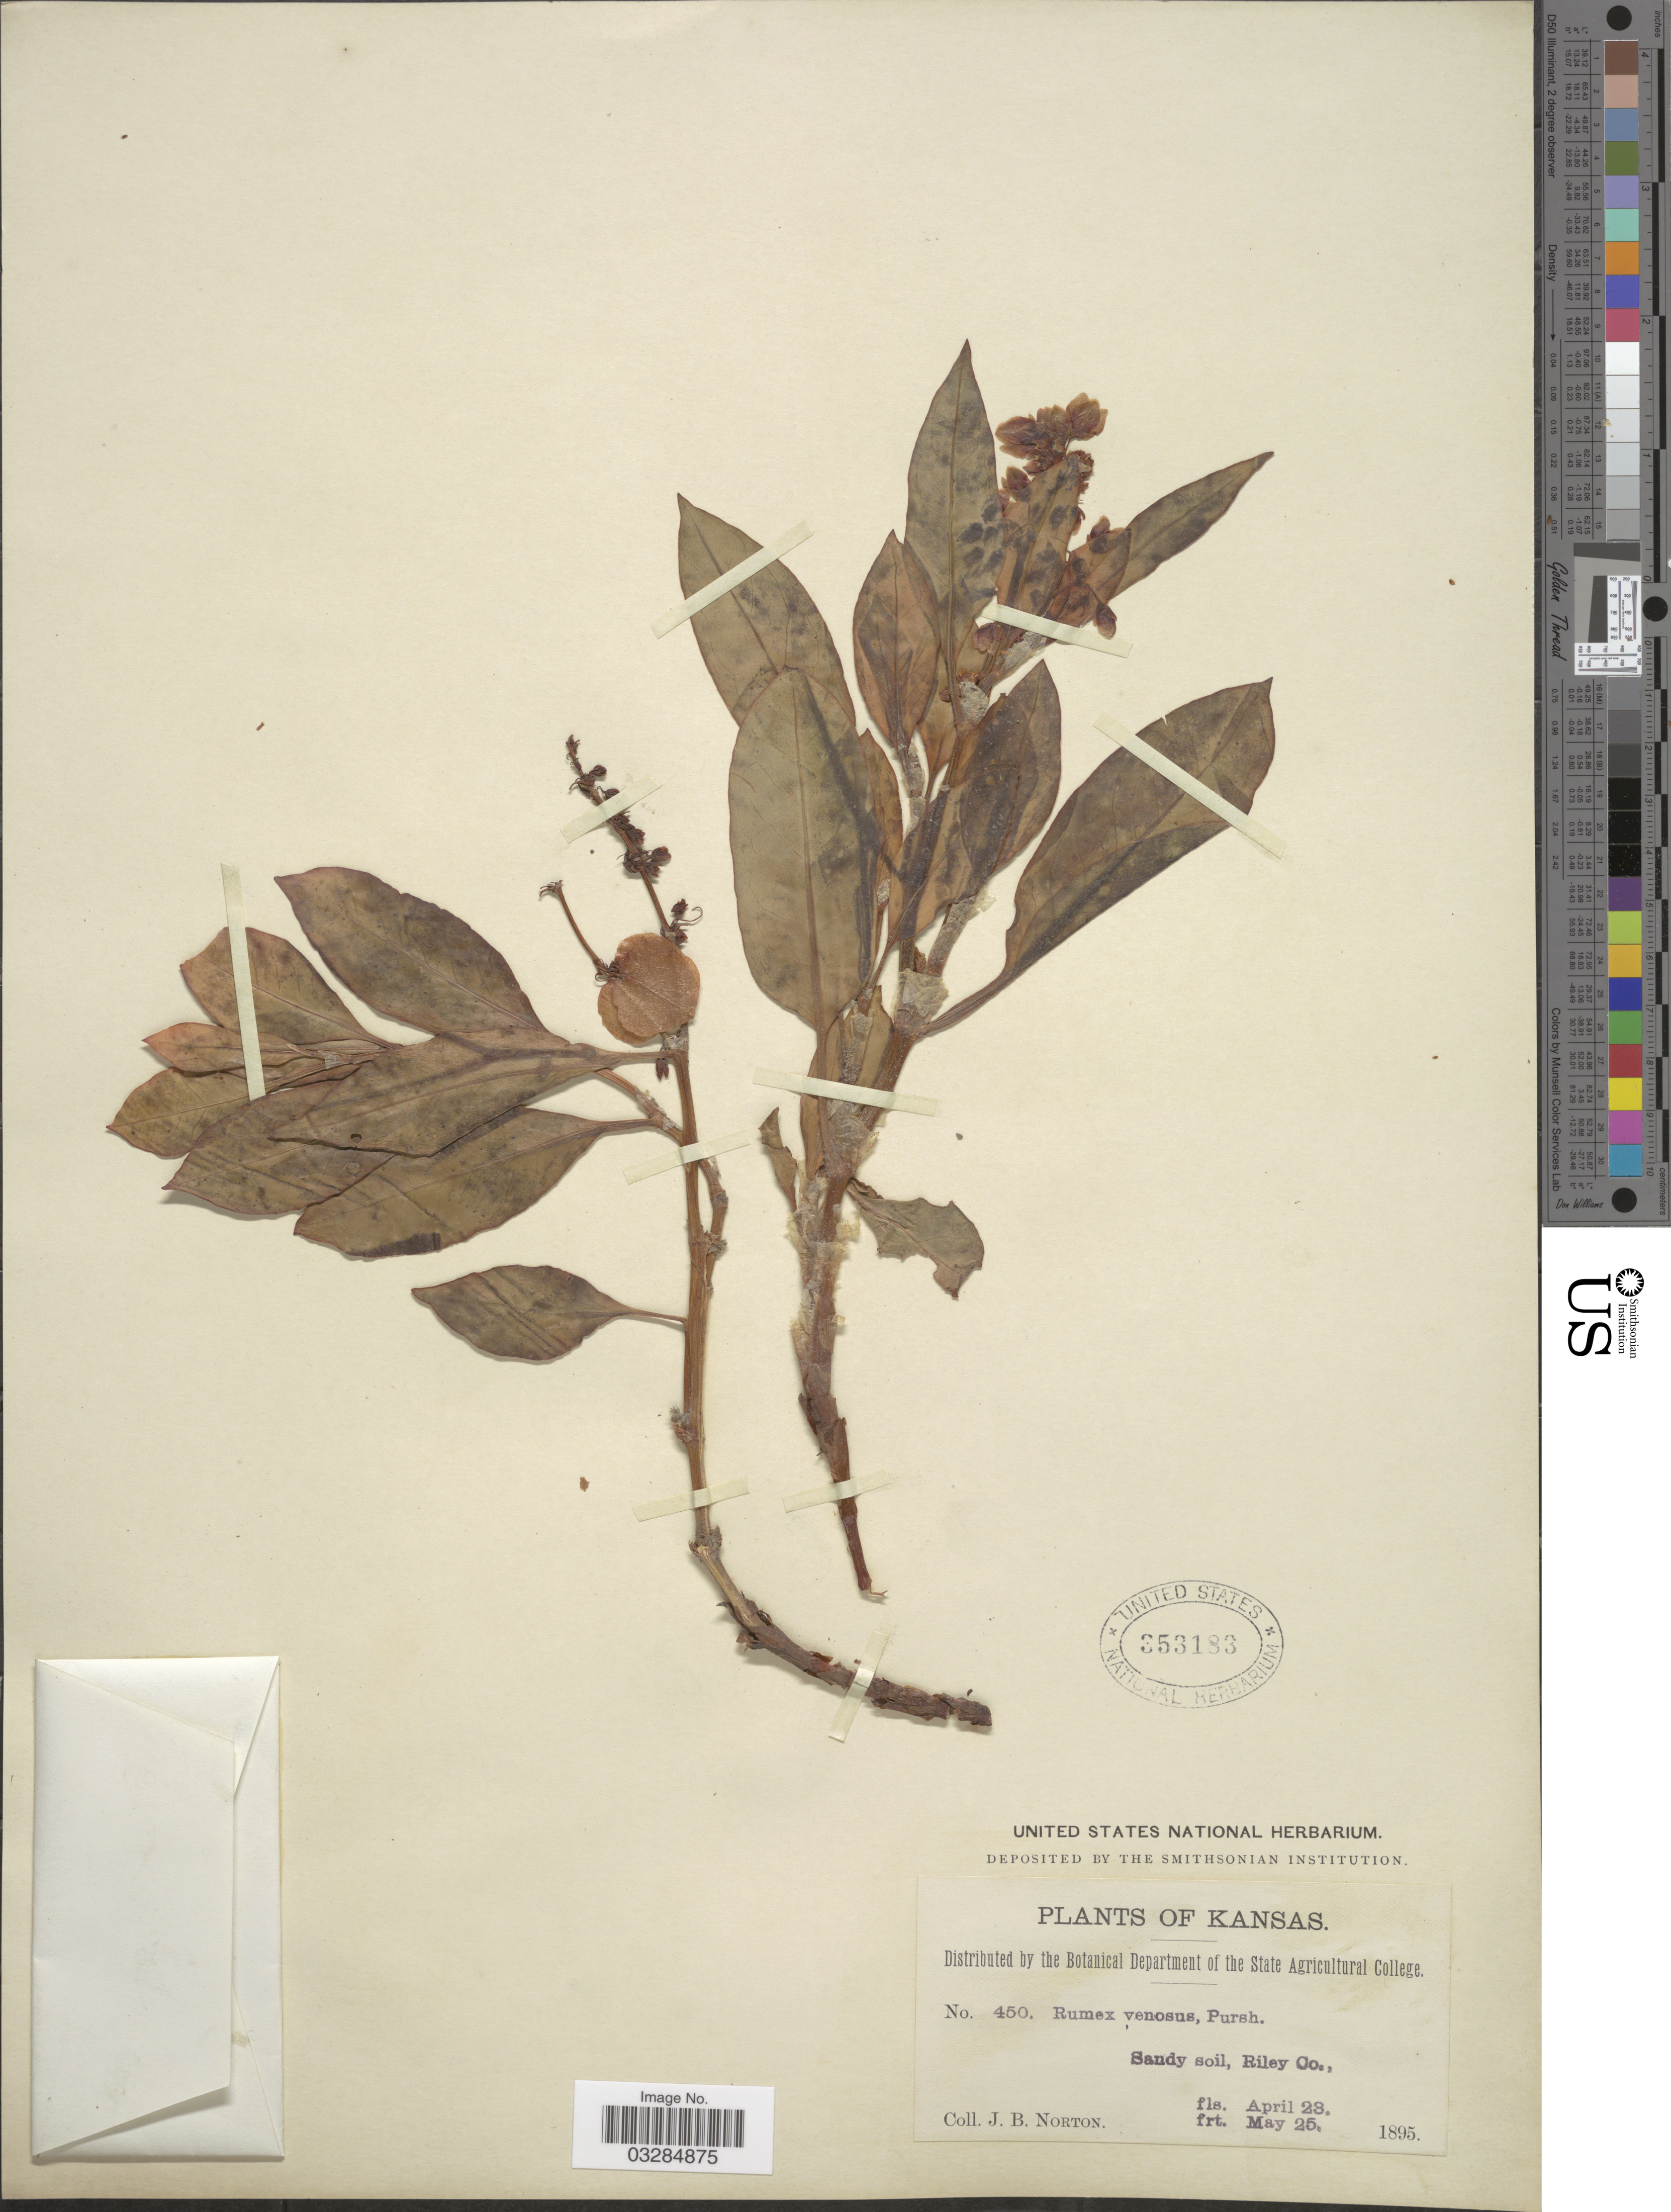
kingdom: Plantae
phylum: Tracheophyta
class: Magnoliopsida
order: Caryophyllales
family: Polygonaceae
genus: Rumex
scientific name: Rumex venosus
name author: Pursh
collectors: J. B. Norton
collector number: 450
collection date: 1895-04-23/1895-05-25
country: United States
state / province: Kansas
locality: Riley Co.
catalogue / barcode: US 353183